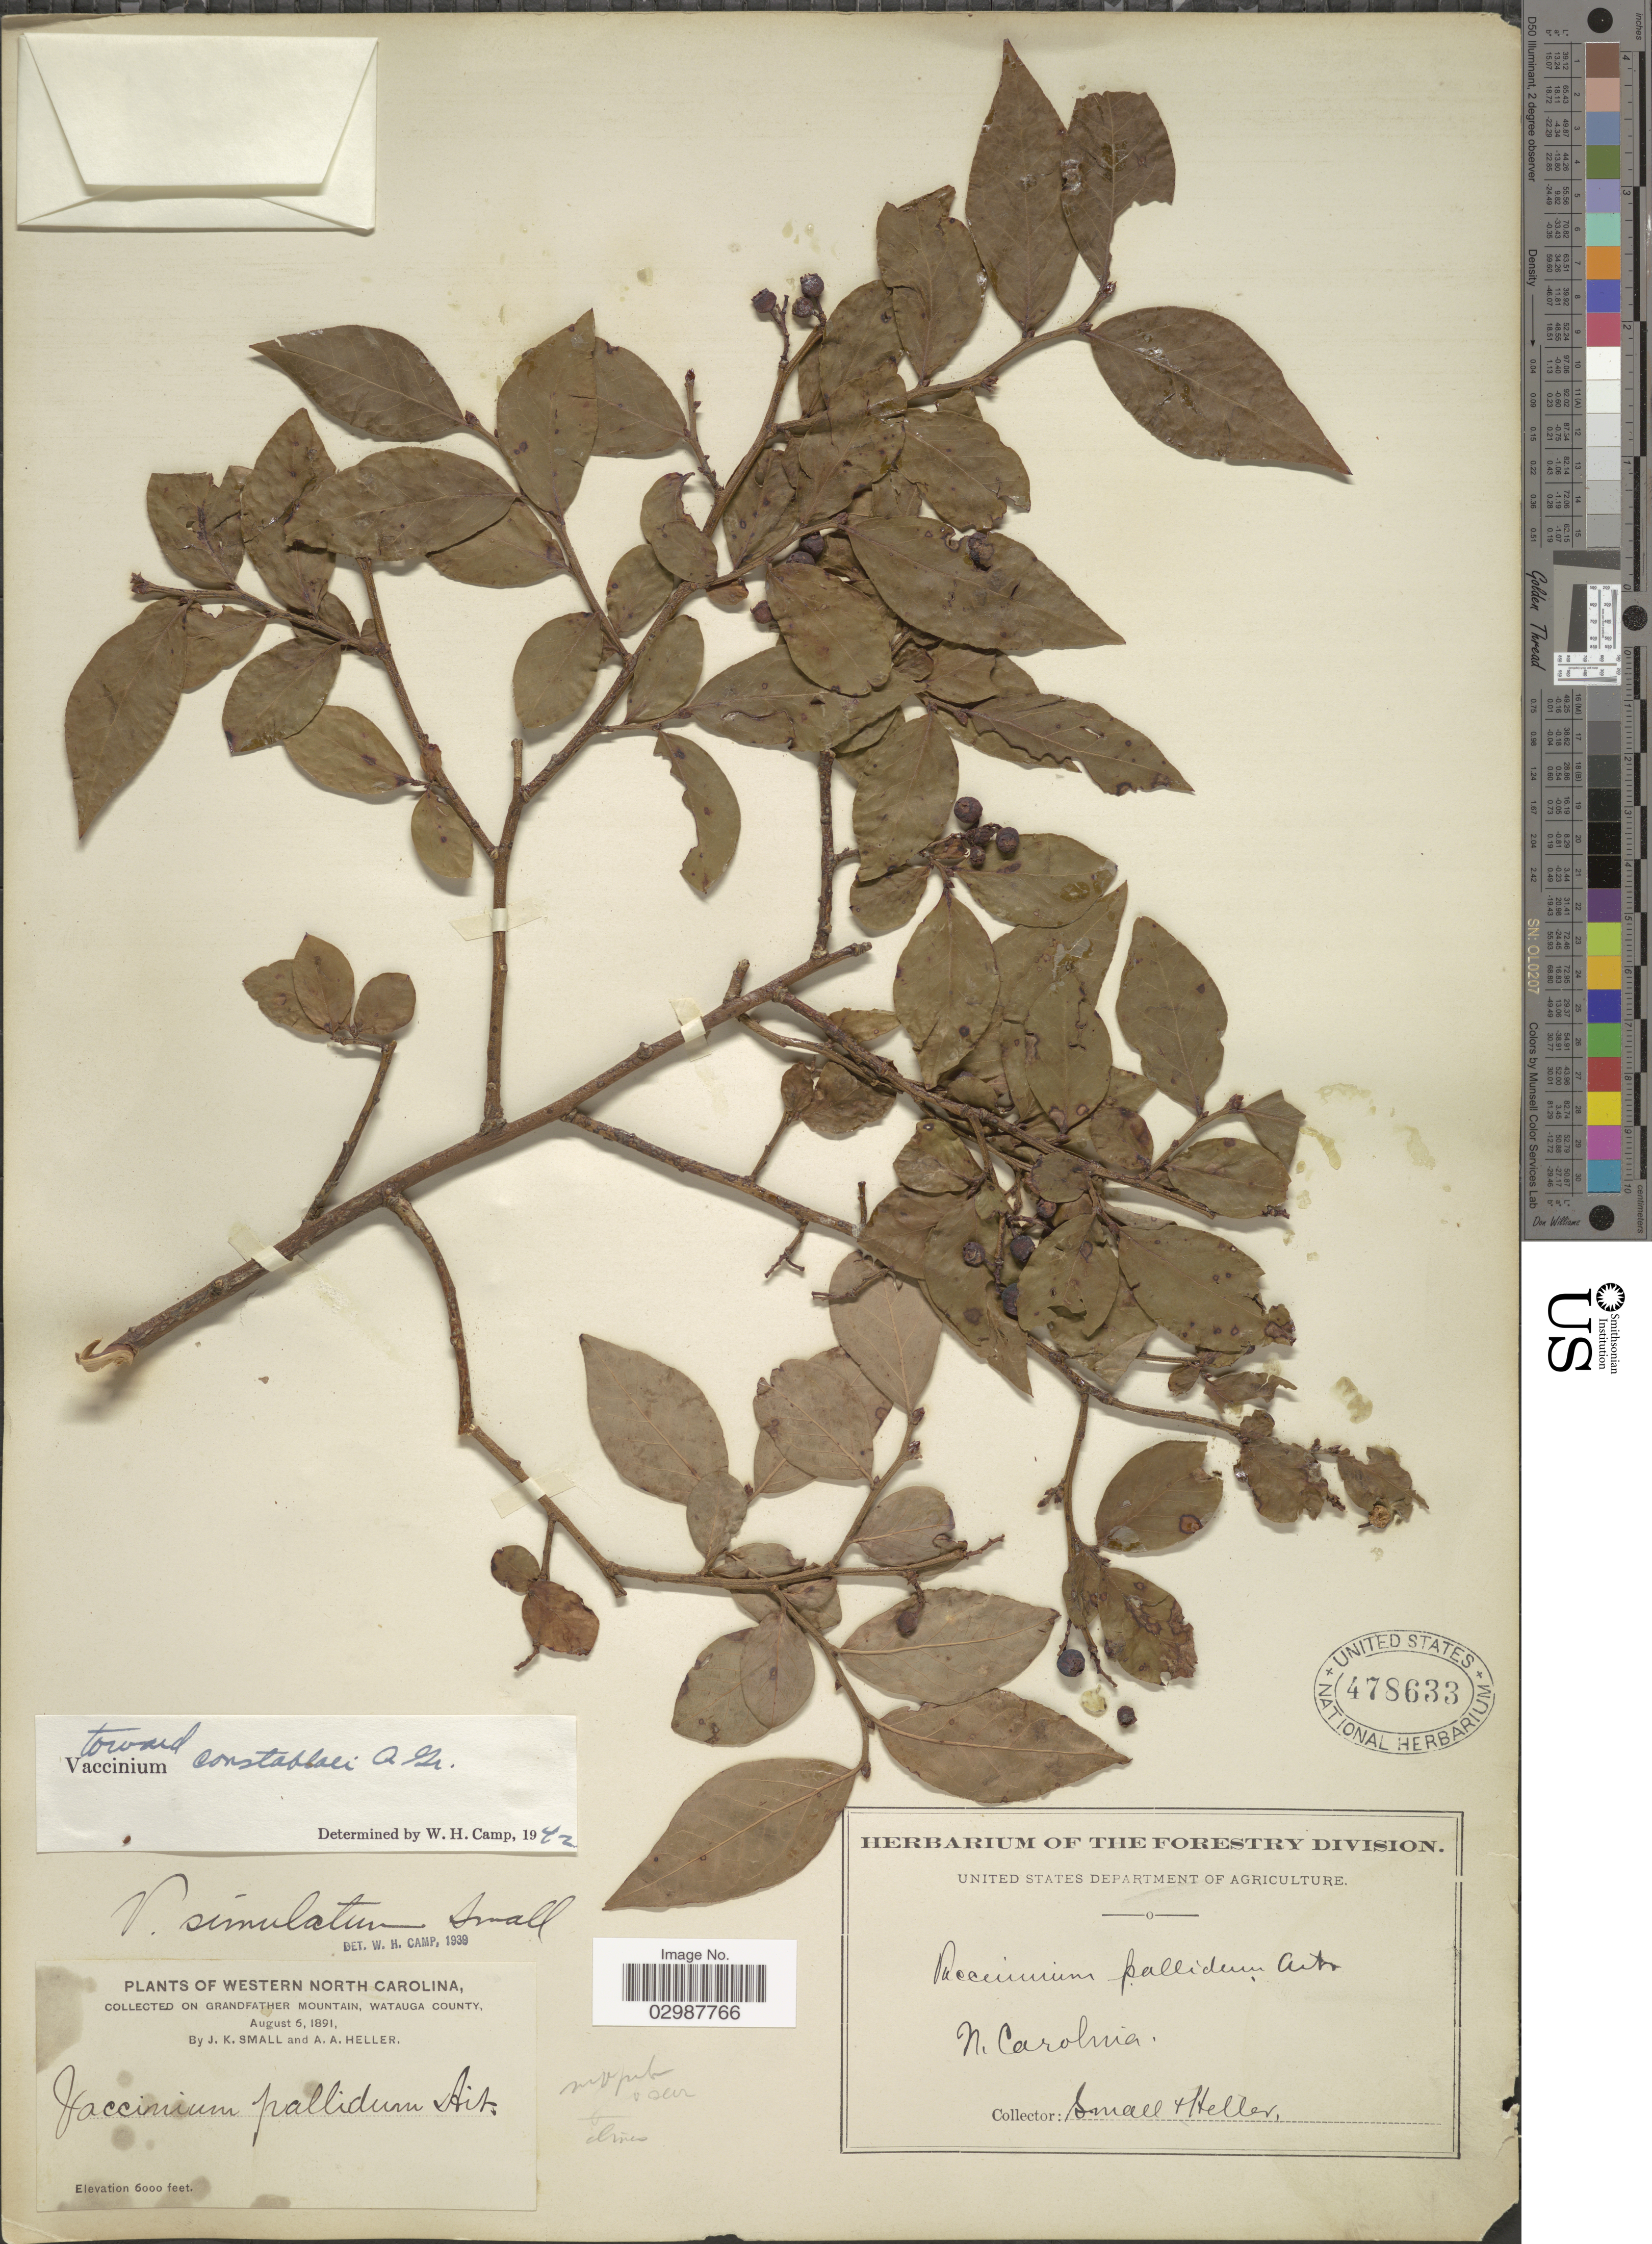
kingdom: Plantae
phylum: Tracheophyta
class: Magnoliopsida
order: Ericales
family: Ericaceae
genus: Vaccinium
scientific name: Vaccinium constablaei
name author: A. Gray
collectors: J. K. Small & A. A. Heller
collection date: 1891-08-06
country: United States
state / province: North Carolina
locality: Western North Carolina. Grandfather Mountain, Watauga County.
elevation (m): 1829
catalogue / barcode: US 478633